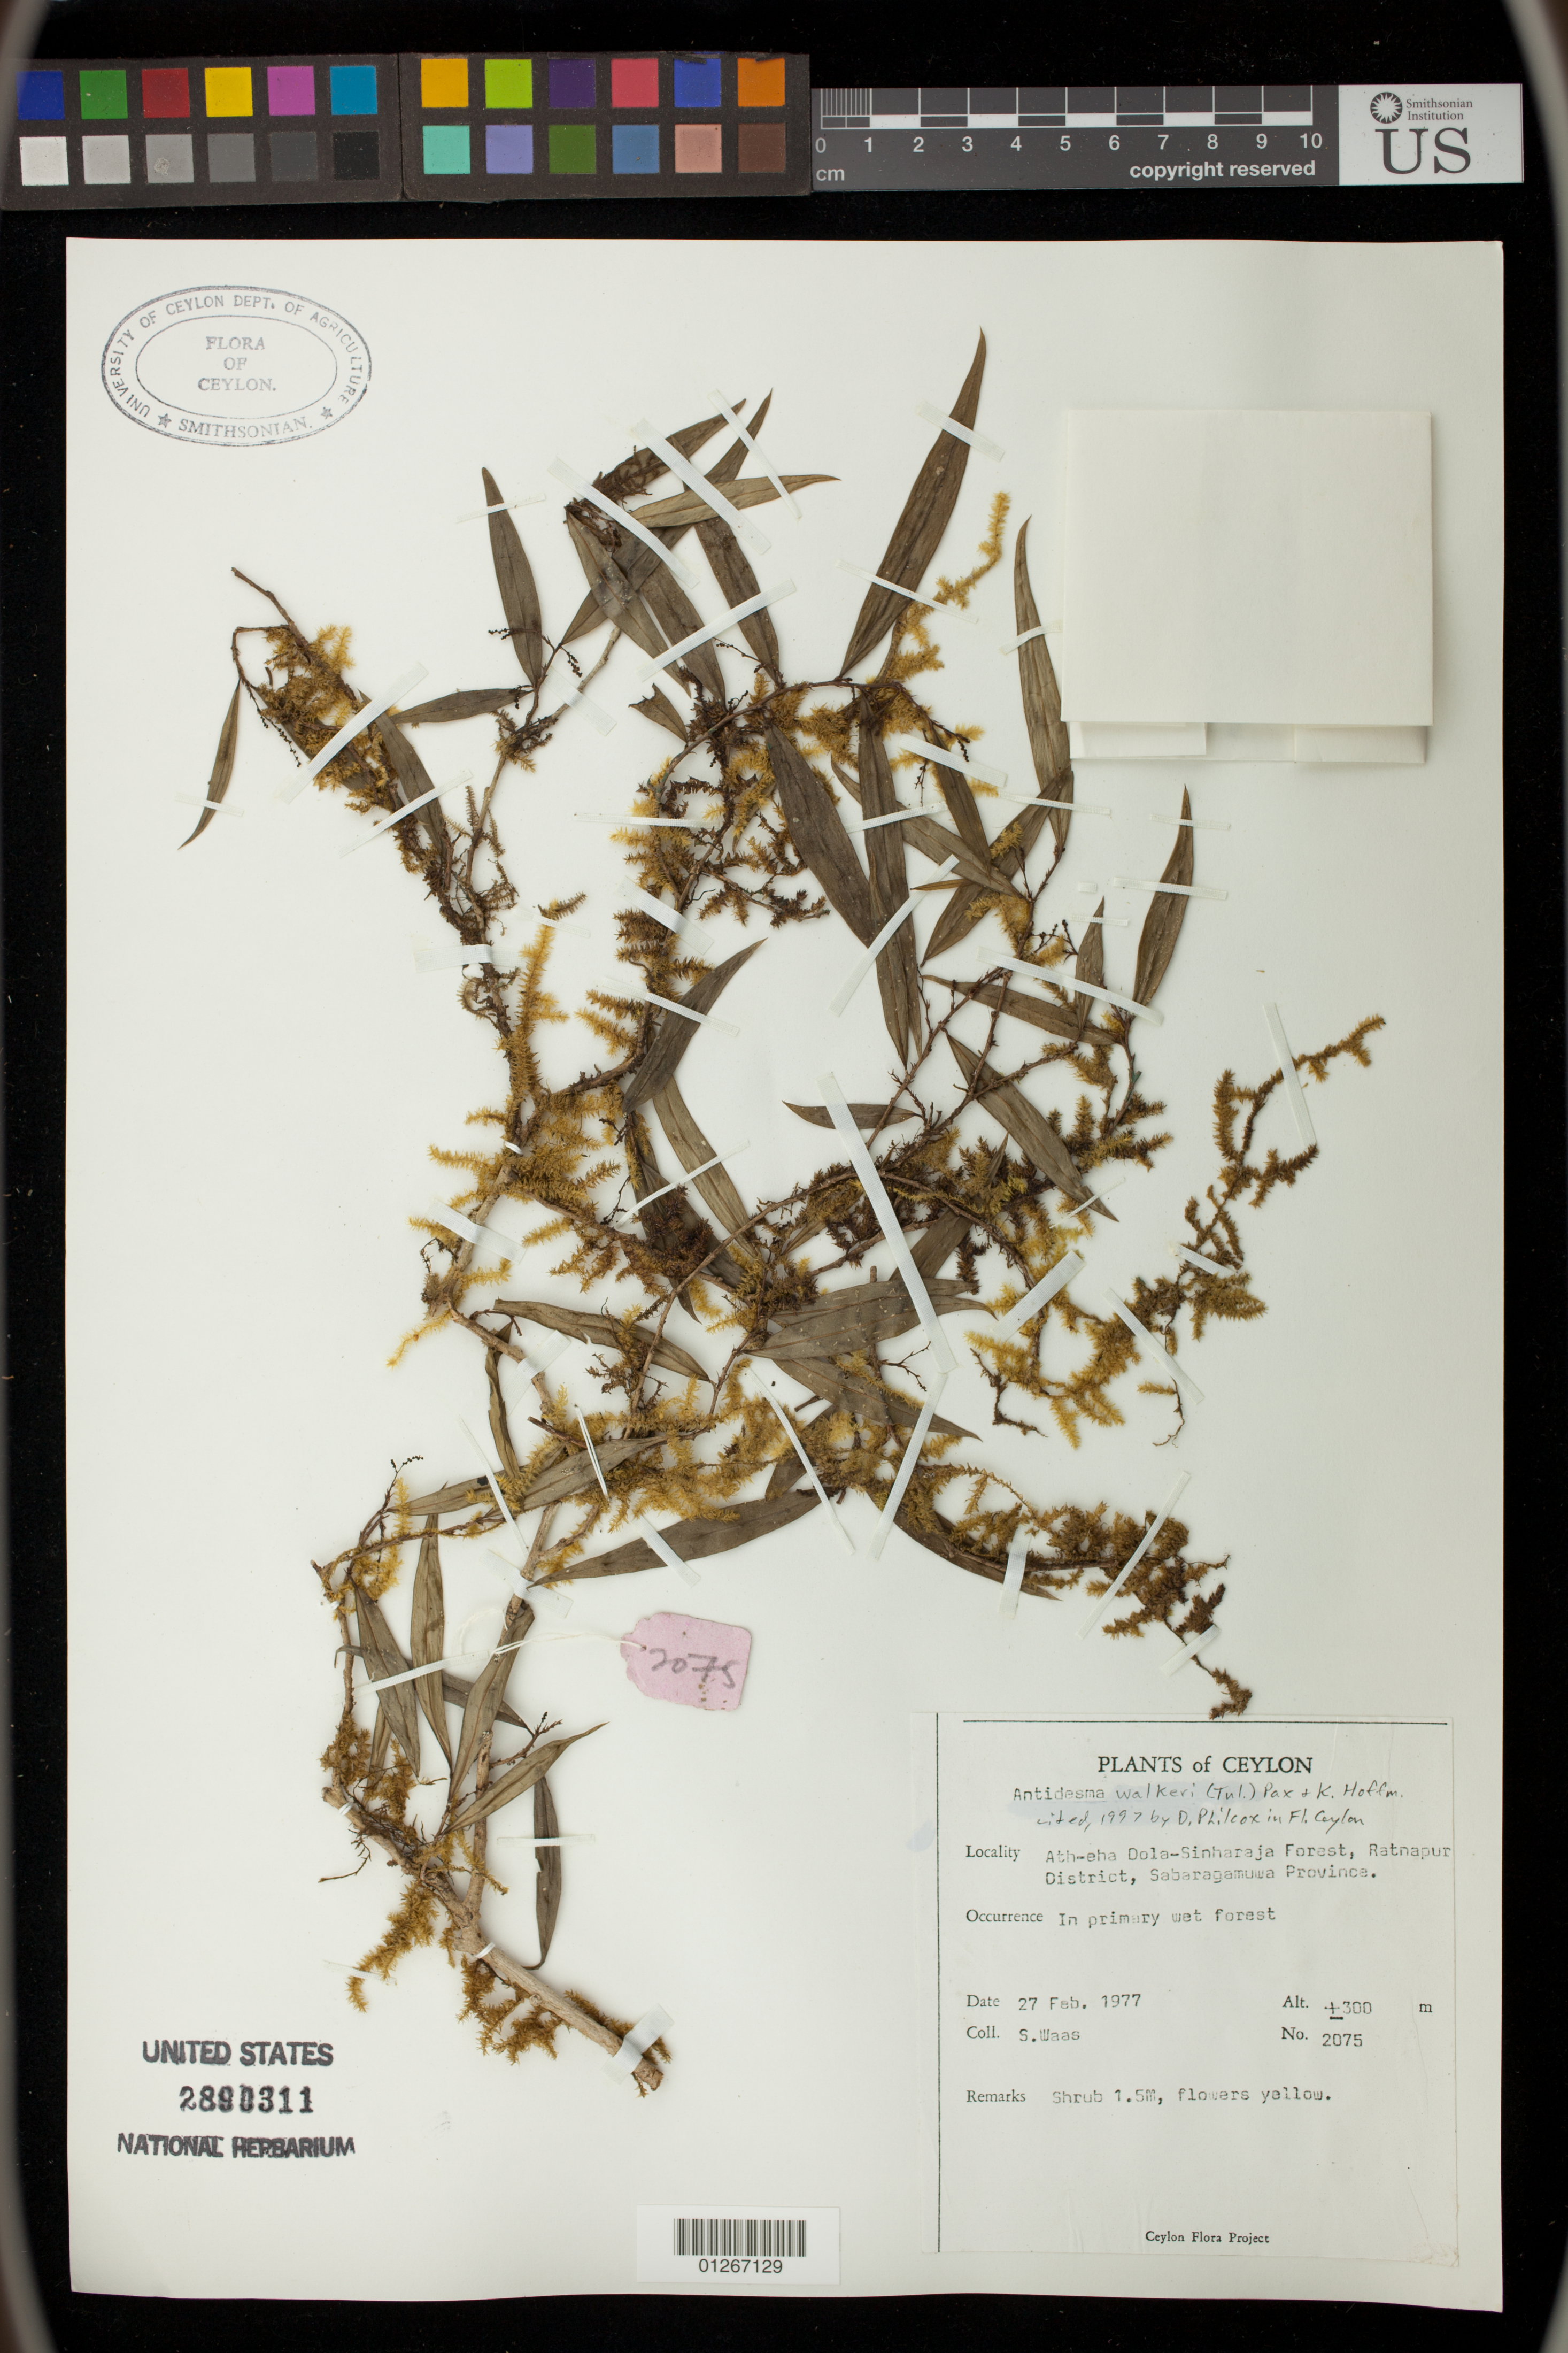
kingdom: Plantae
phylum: Tracheophyta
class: Magnoliopsida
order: Malpighiales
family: Phyllanthaceae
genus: Antidesma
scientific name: Antidesma walkeri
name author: (Tul.) Pax & K. Hoffm.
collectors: S. Waas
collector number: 2075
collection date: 1977-02-27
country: Sri Lanka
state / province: Sabaragamuwa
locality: Ath-eha Dola-Sinharaja Forest, Ratnapur District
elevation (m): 300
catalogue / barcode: US 2890311